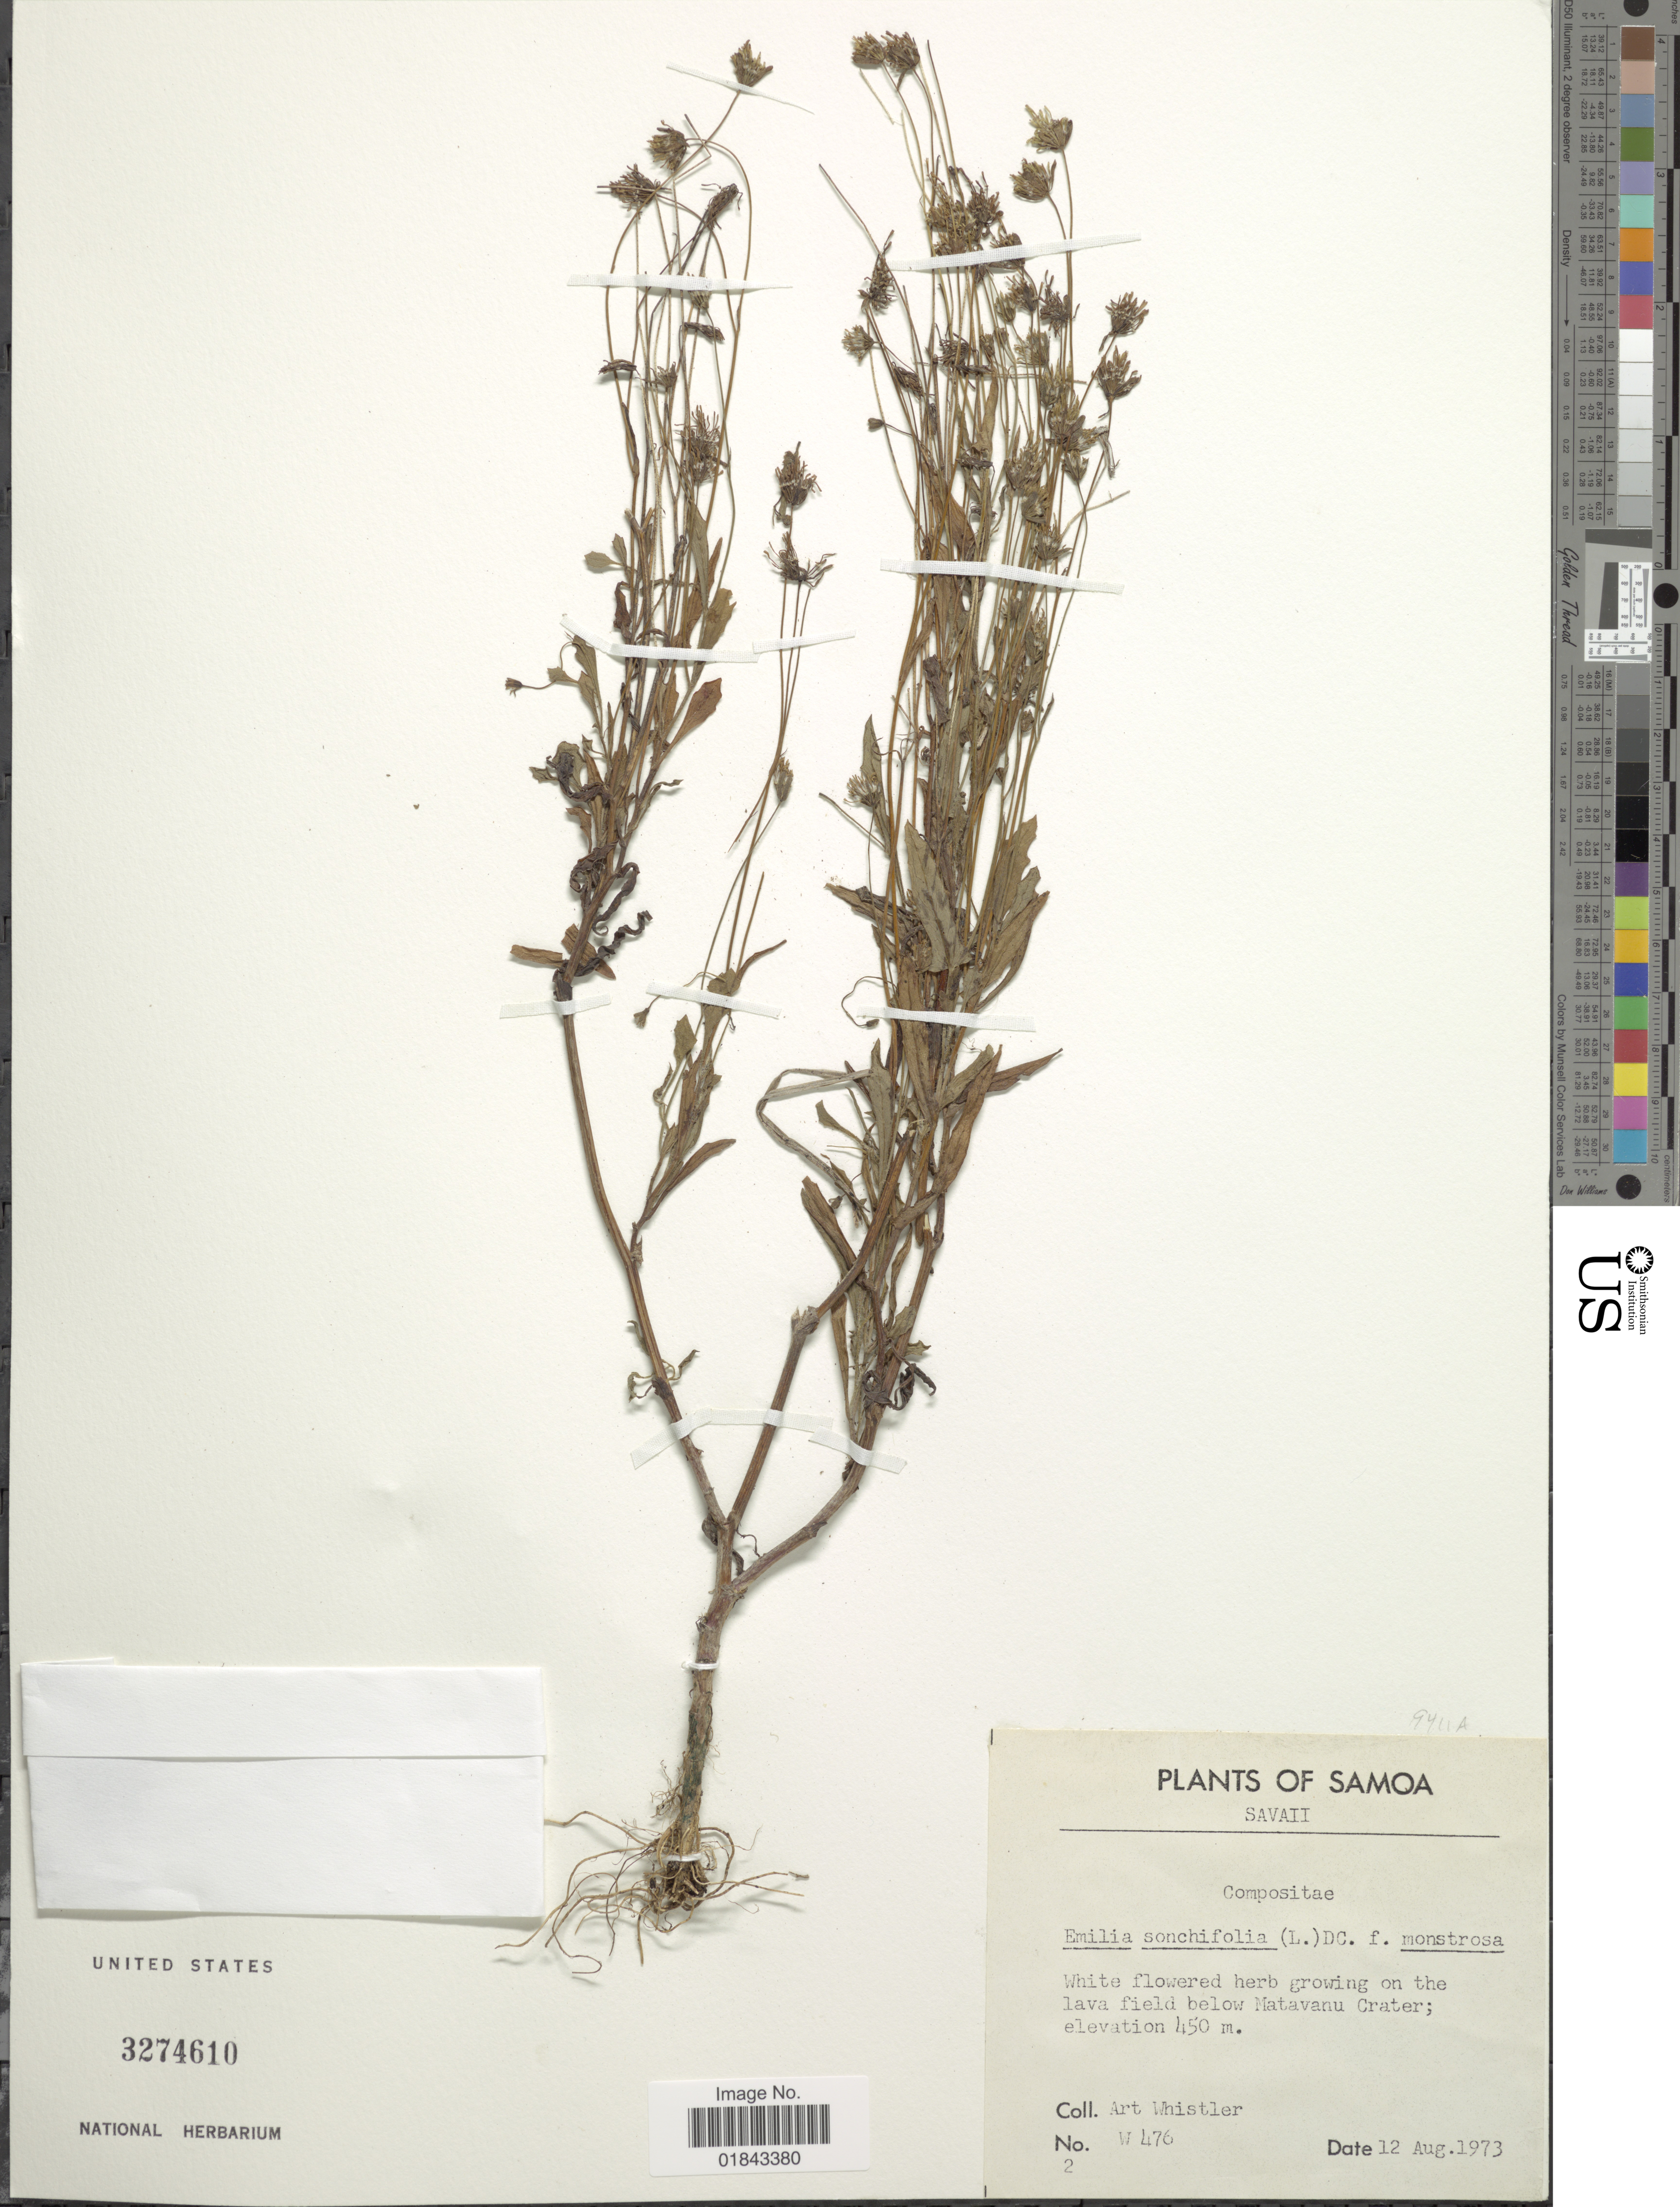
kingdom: Plantae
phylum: Tracheophyta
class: Magnoliopsida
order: Asterales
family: Asteraceae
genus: Emilia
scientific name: Emilia sonchifolia var. javanica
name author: (Burm. f.) Mattf.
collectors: A. Whistler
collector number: W 476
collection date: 1973-08-12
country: Samoa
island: Savai'i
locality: Samoa, Savaii, on the lava field below Matavanu Crater.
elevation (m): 450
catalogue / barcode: US 3274610